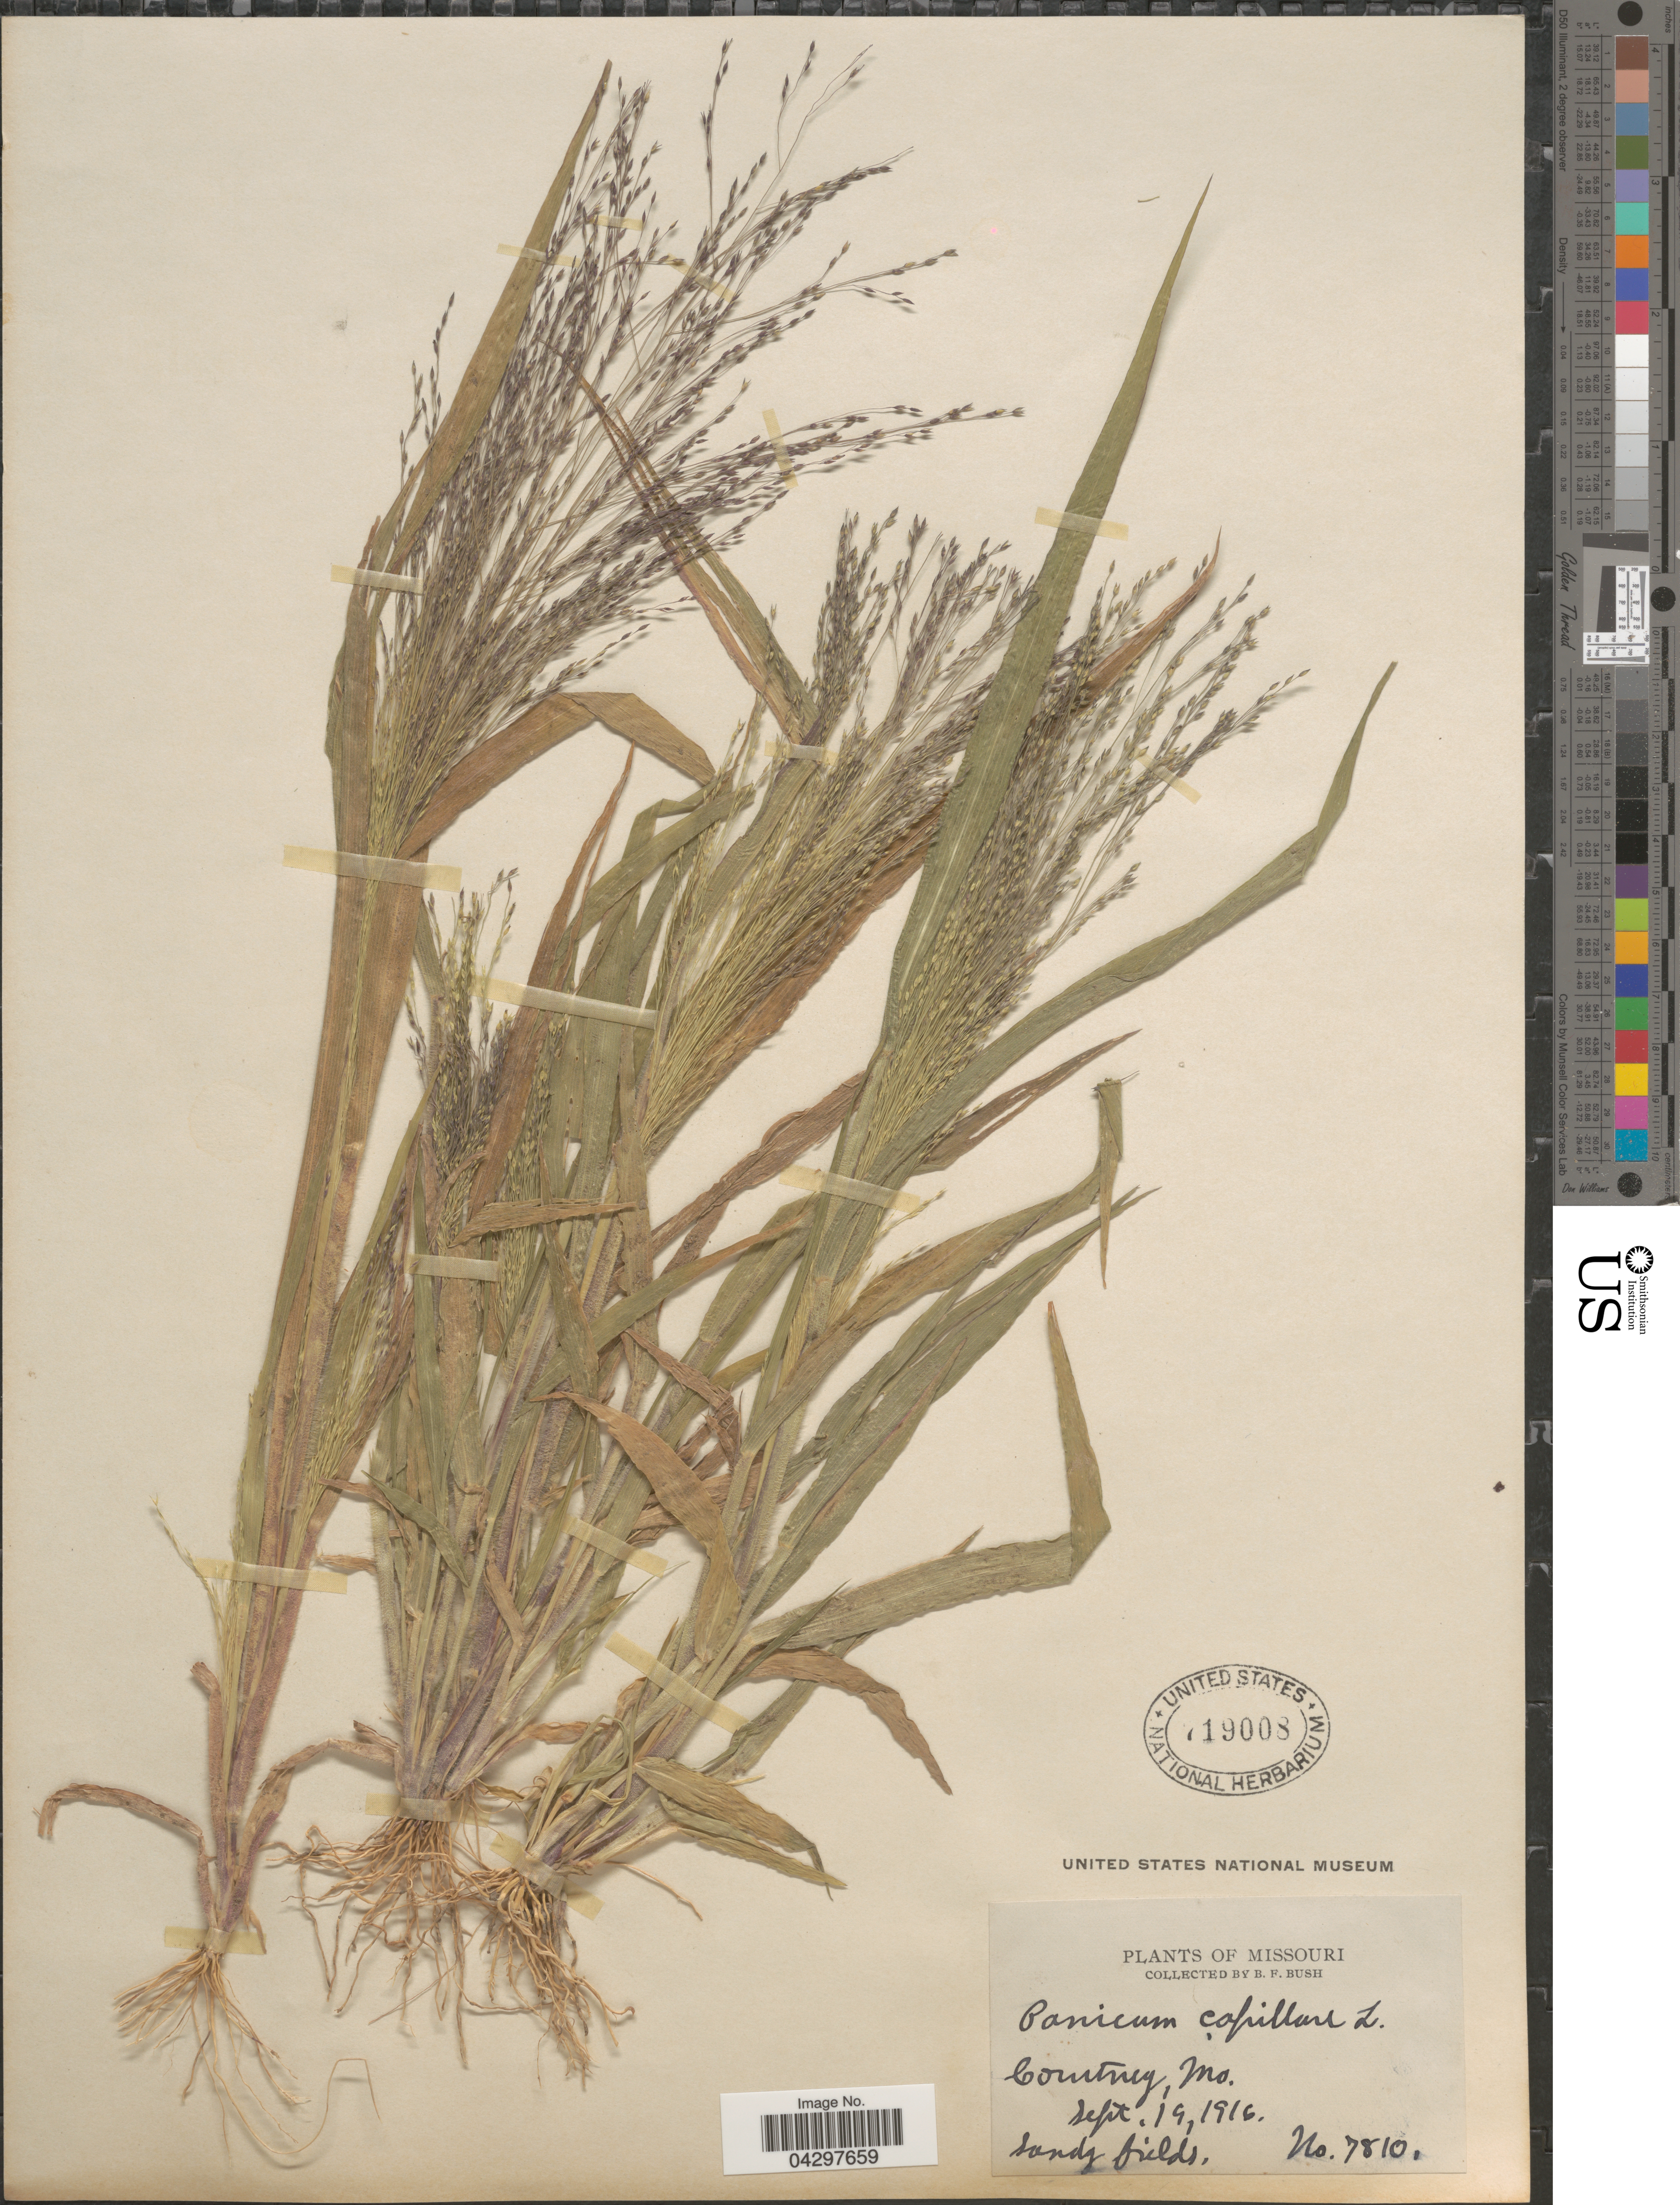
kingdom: Plantae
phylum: Tracheophyta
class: Liliopsida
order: Poales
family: Poaceae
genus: Panicum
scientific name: Panicum capillare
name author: L.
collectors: B. F. Bush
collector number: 7810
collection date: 1916-09-19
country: United States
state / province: Missouri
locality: Courtney.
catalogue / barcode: US 719008